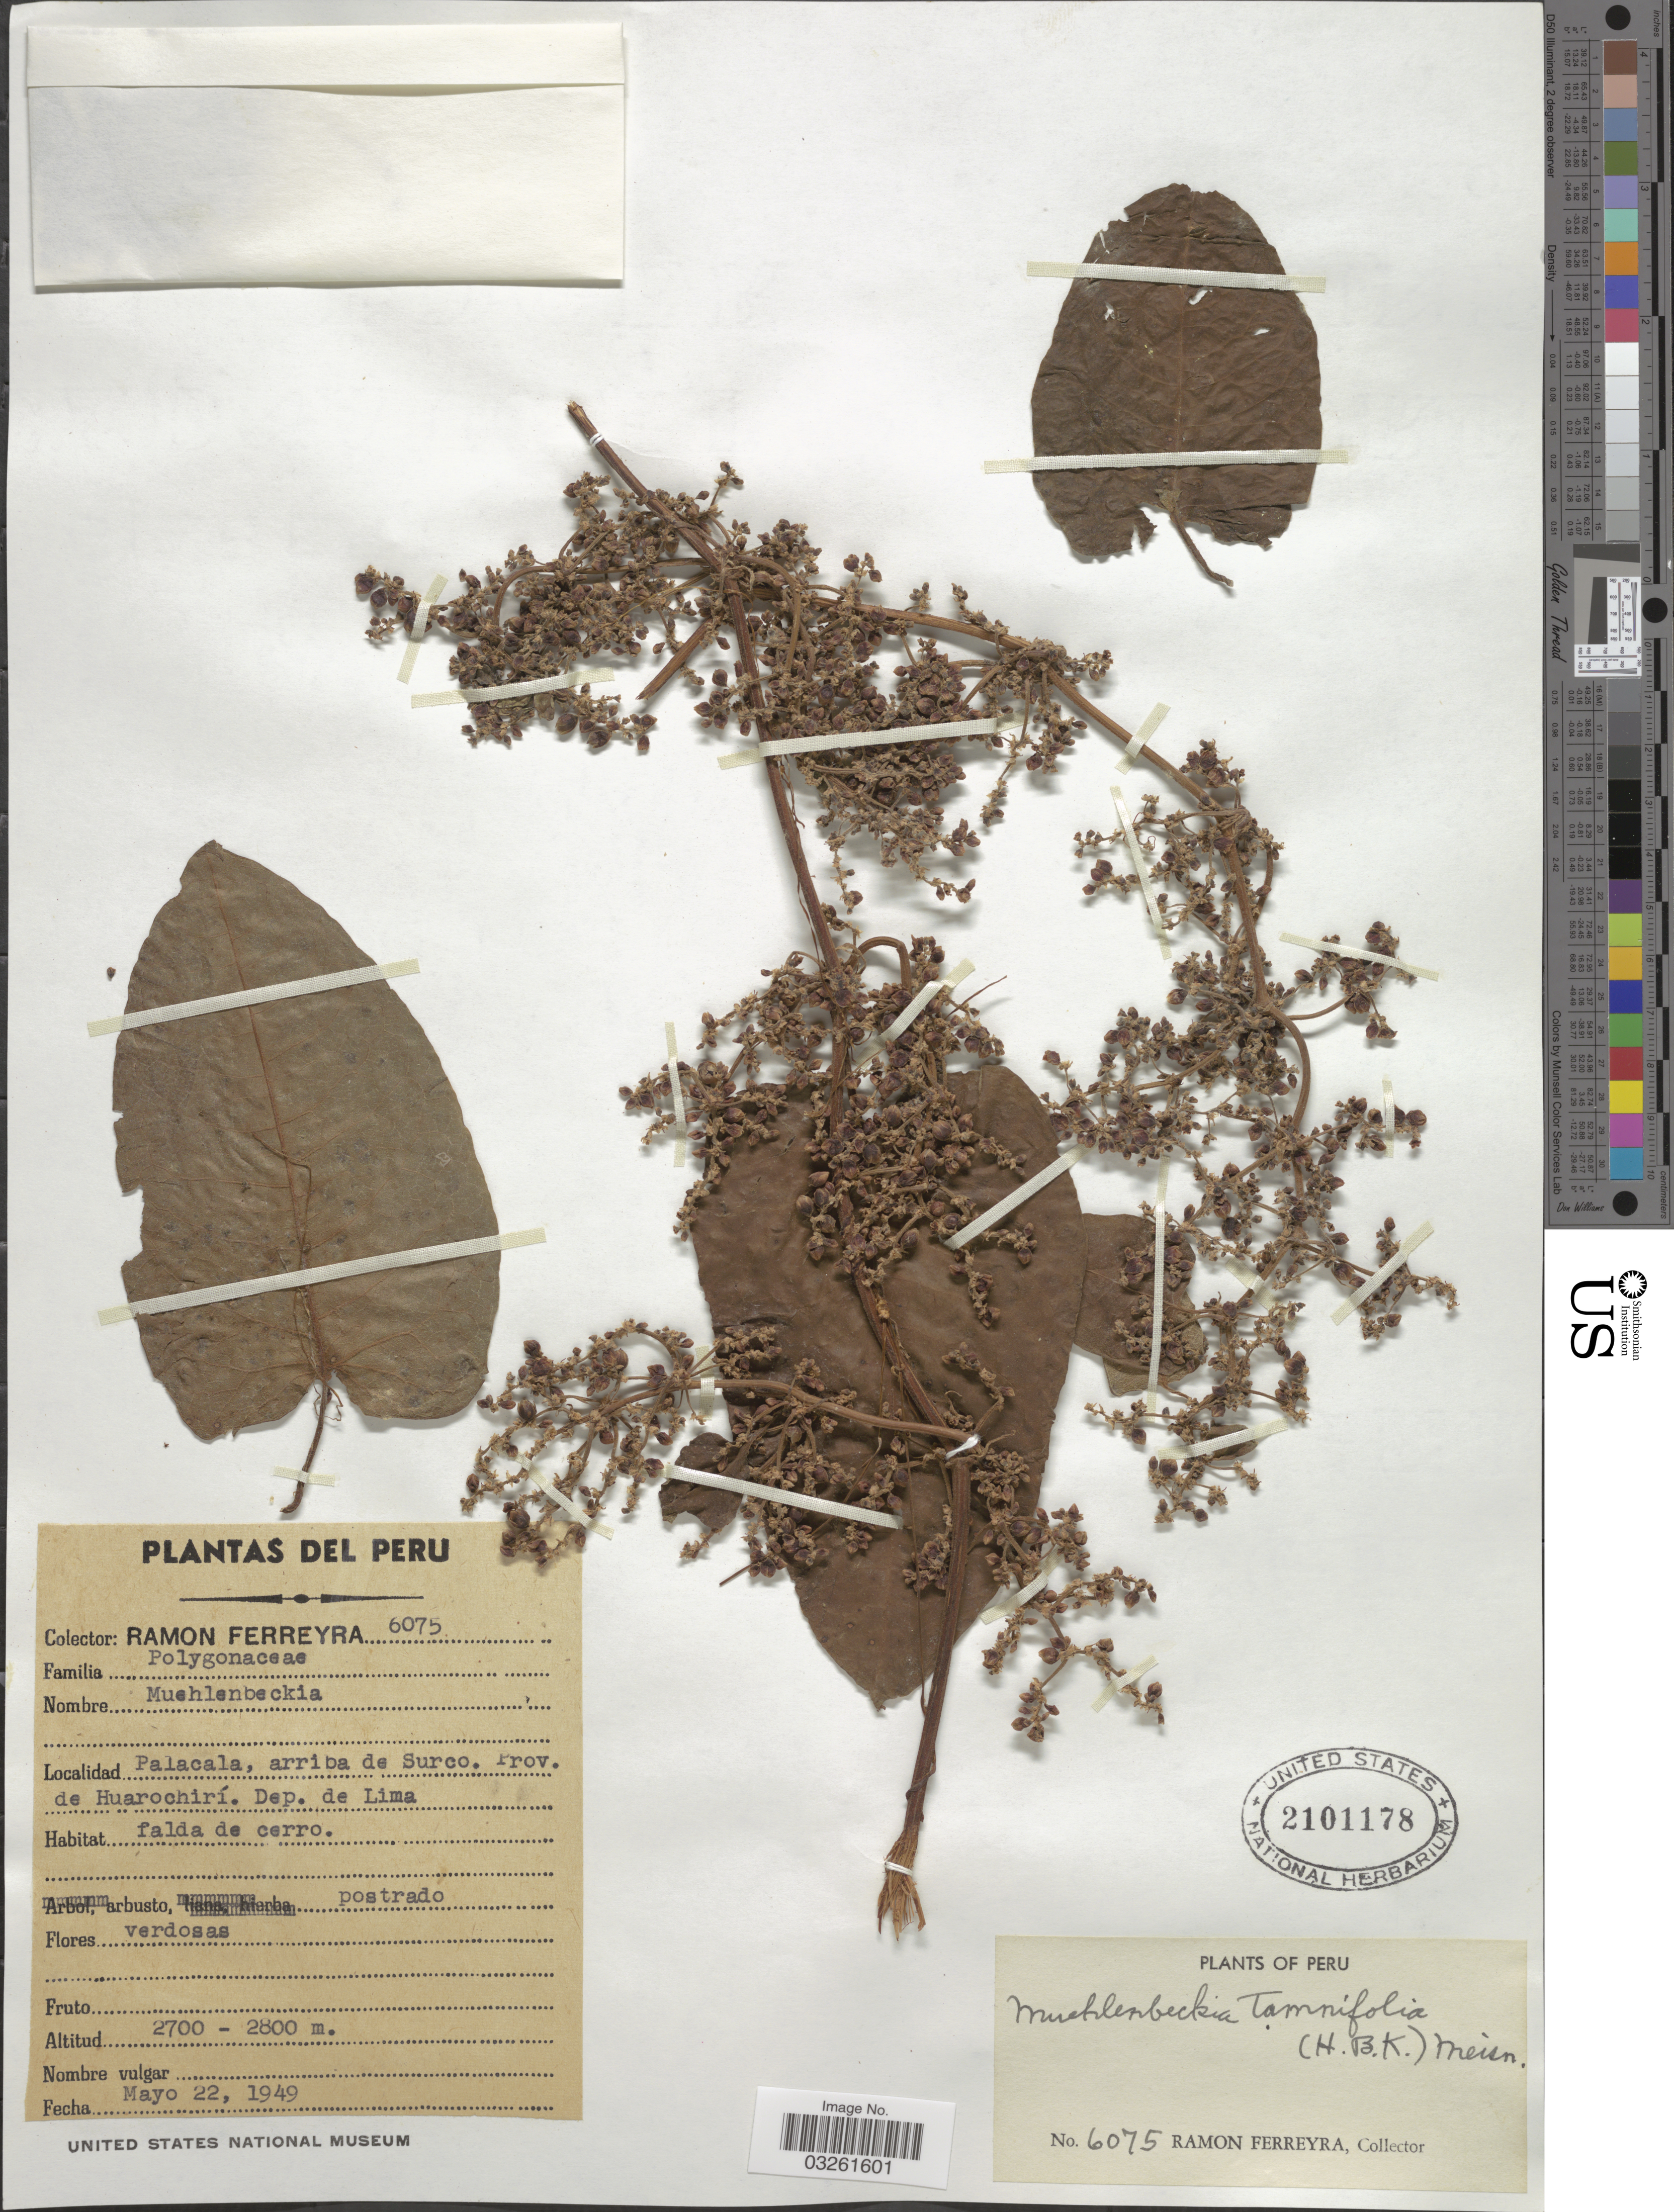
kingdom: Plantae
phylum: Tracheophyta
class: Magnoliopsida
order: Caryophyllales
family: Polygonaceae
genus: Muehlenbeckia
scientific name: Muehlenbeckia tamnifolia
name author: (Kunth) Meisn.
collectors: R. A. Ferreyra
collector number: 6075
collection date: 1949-05-22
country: Peru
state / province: Lima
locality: Palacala, arriba de Surco. Prov. de Huarochirí. Dep. de Lima.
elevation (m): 2700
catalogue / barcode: US 2101178